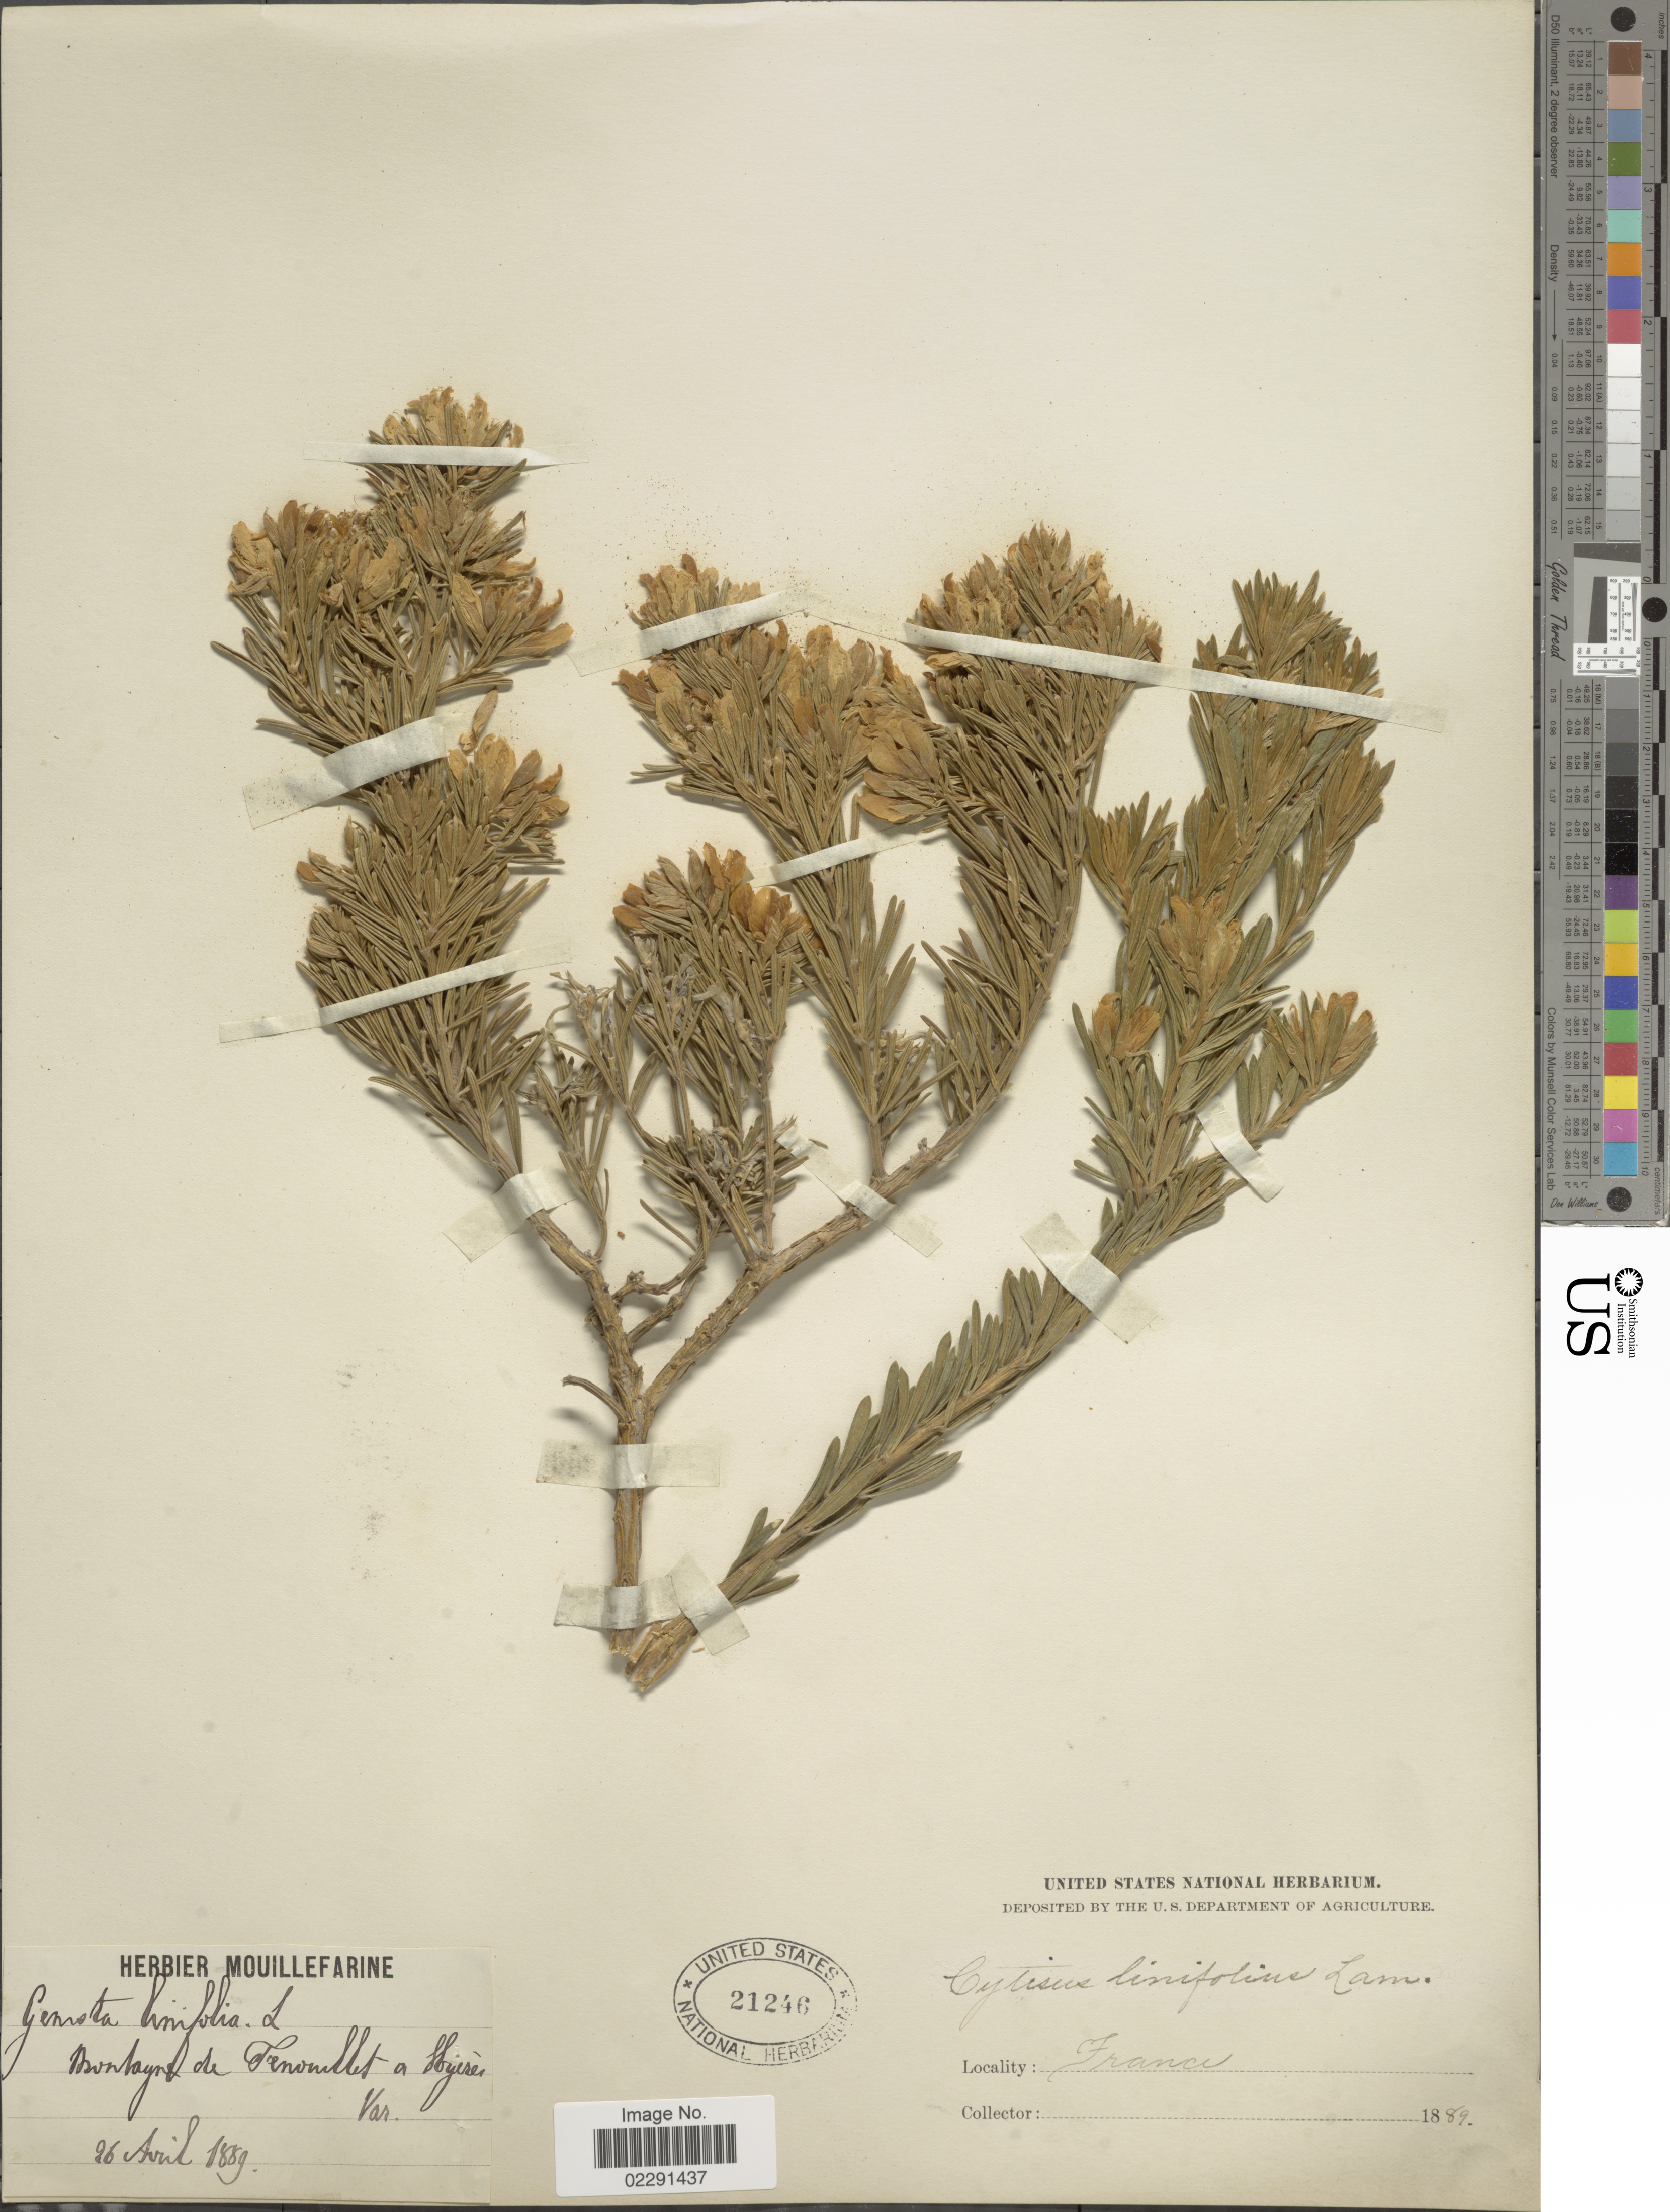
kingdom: Plantae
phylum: Tracheophyta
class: Magnoliopsida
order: Fabales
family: Fabaceae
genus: Genista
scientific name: Genista linifolia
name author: L.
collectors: A. Mouillefarine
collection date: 1889-04-26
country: France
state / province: Provence-Alpes-Côte d'Azur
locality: Montagne de Fenouillet à Hyères, Var.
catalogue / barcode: US 21246